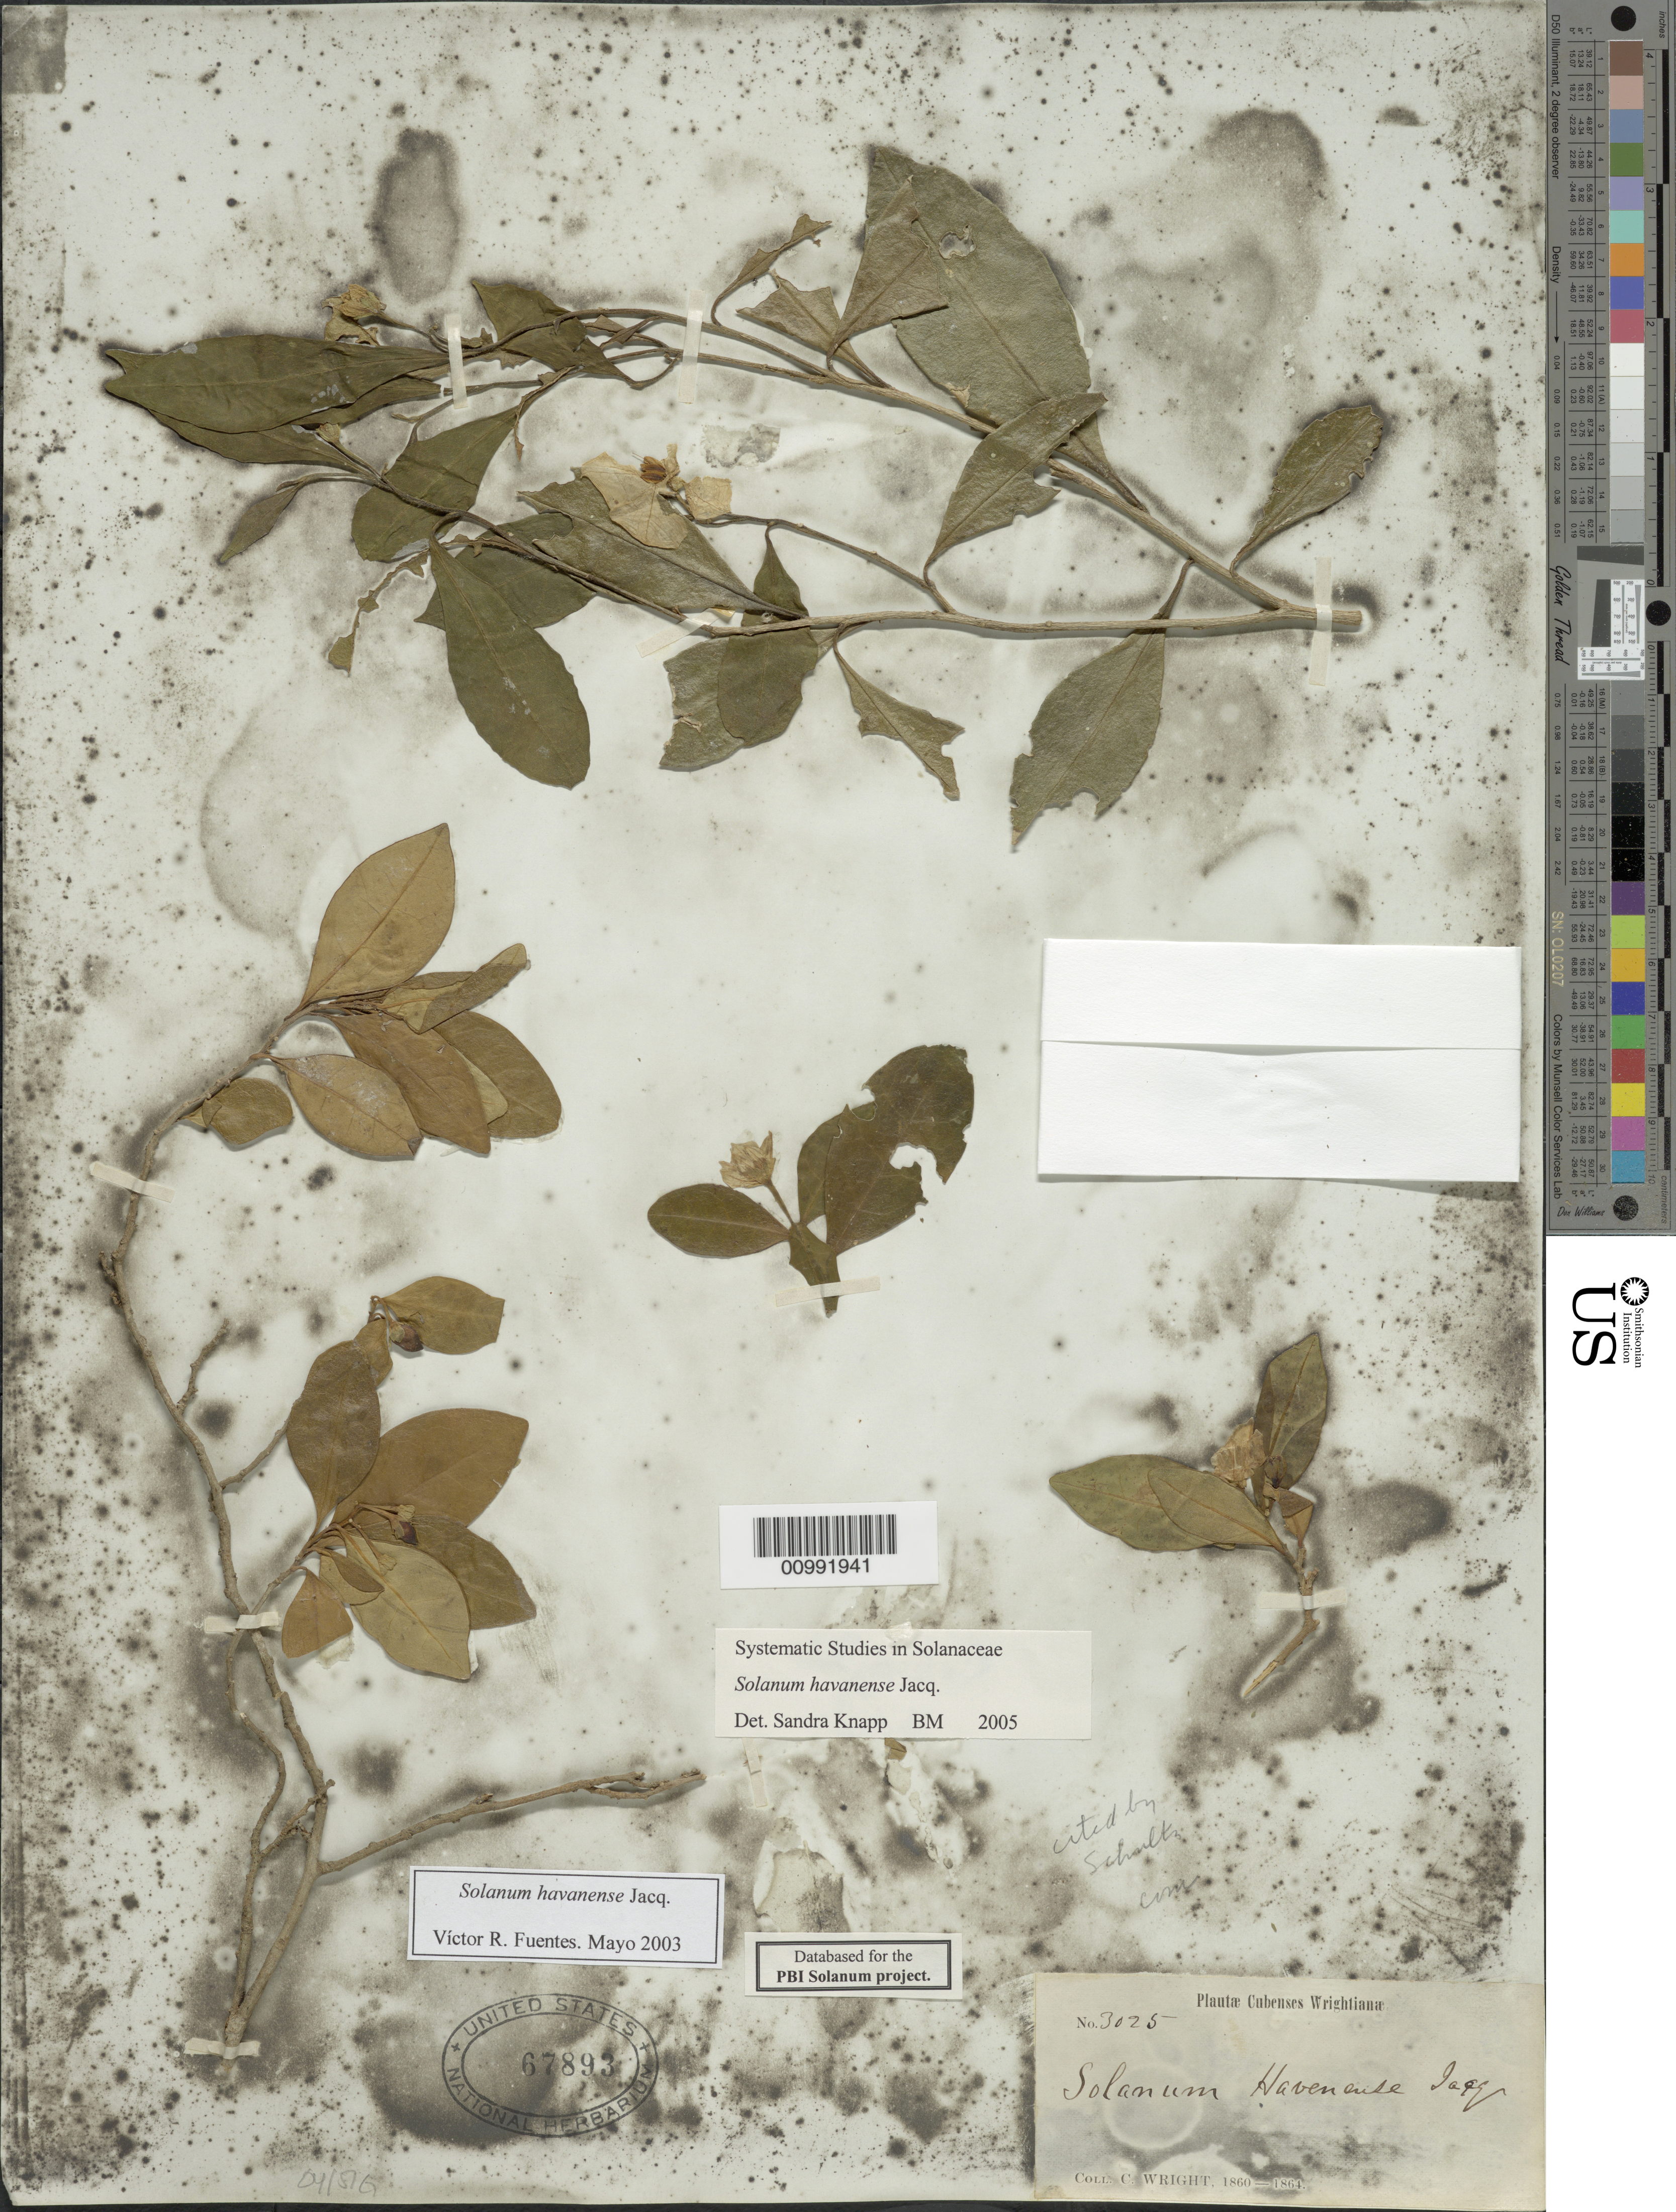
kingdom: Plantae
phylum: Tracheophyta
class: Magnoliopsida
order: Solanales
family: Solanaceae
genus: Solanum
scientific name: Solanum havanense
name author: Jacq.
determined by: Knapp, S. D.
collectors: C. Wright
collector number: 3025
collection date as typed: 1860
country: Cuba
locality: sin. loc.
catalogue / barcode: US 67893